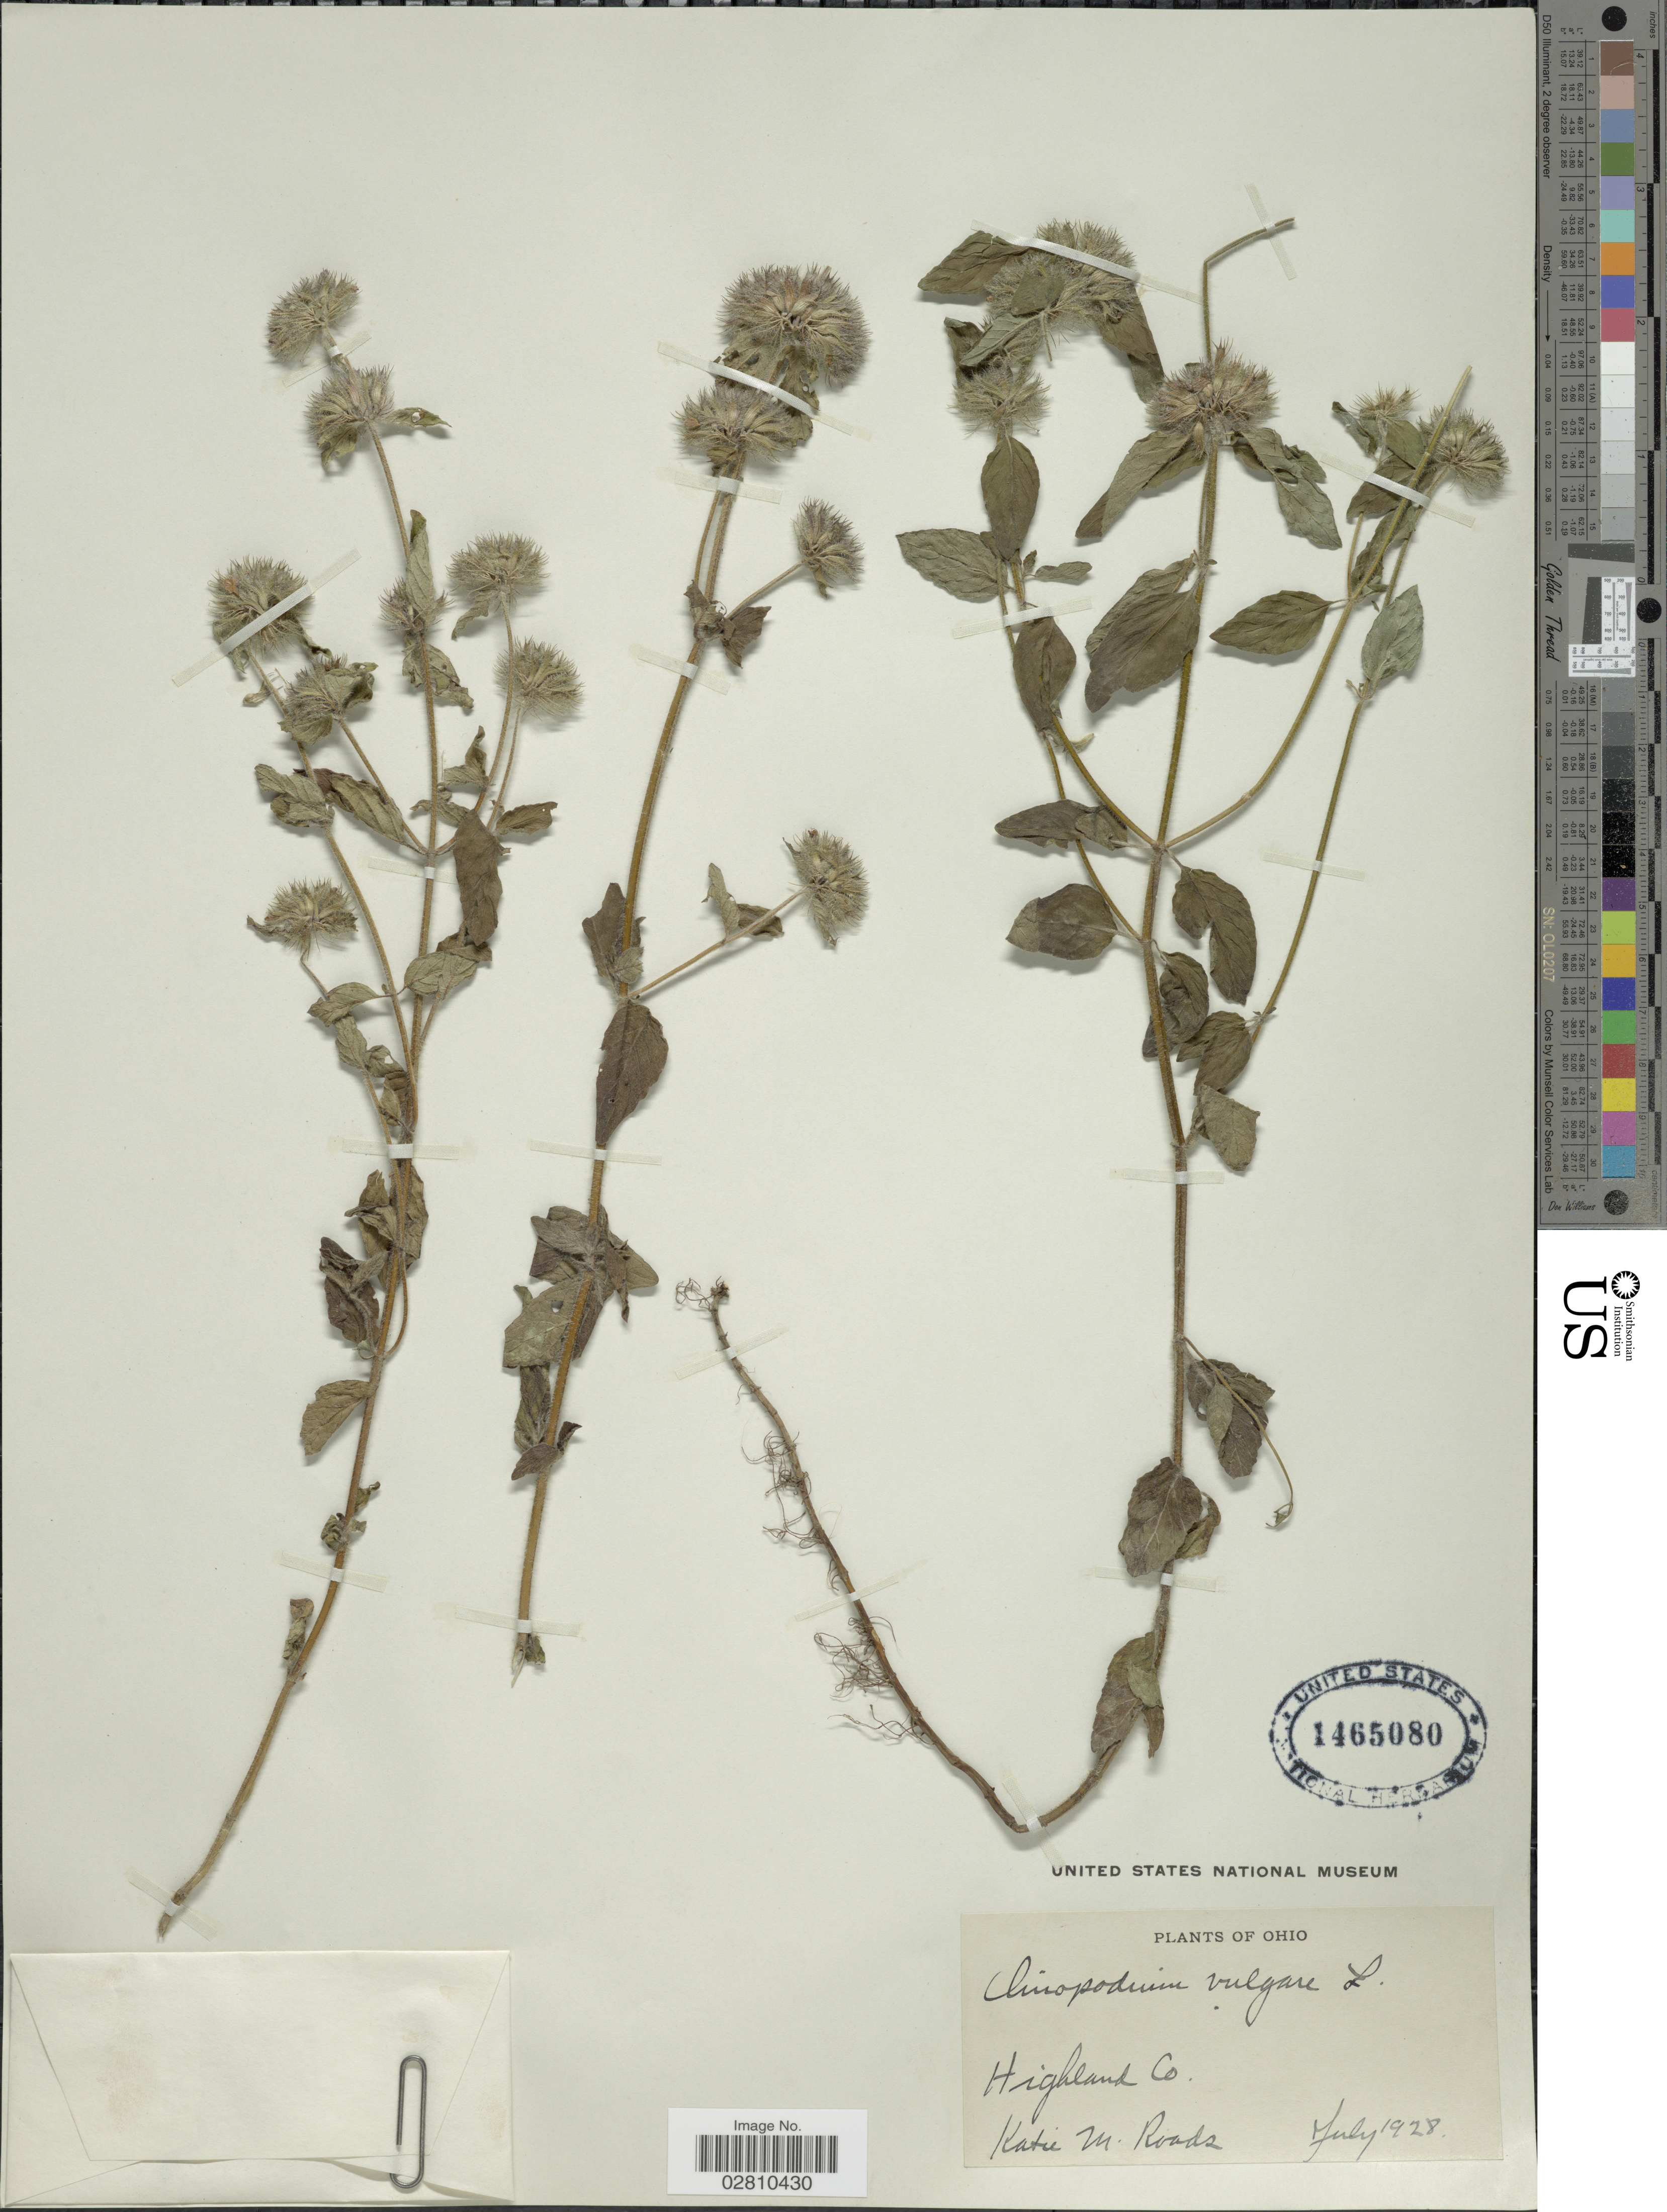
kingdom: Plantae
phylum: Tracheophyta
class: Magnoliopsida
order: Lamiales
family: Lamiaceae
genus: Clinopodium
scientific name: Clinopodium vulgare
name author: L.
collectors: K. Roads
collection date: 1928-07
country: United States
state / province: Ohio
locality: Highland Co.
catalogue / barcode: US 1465080